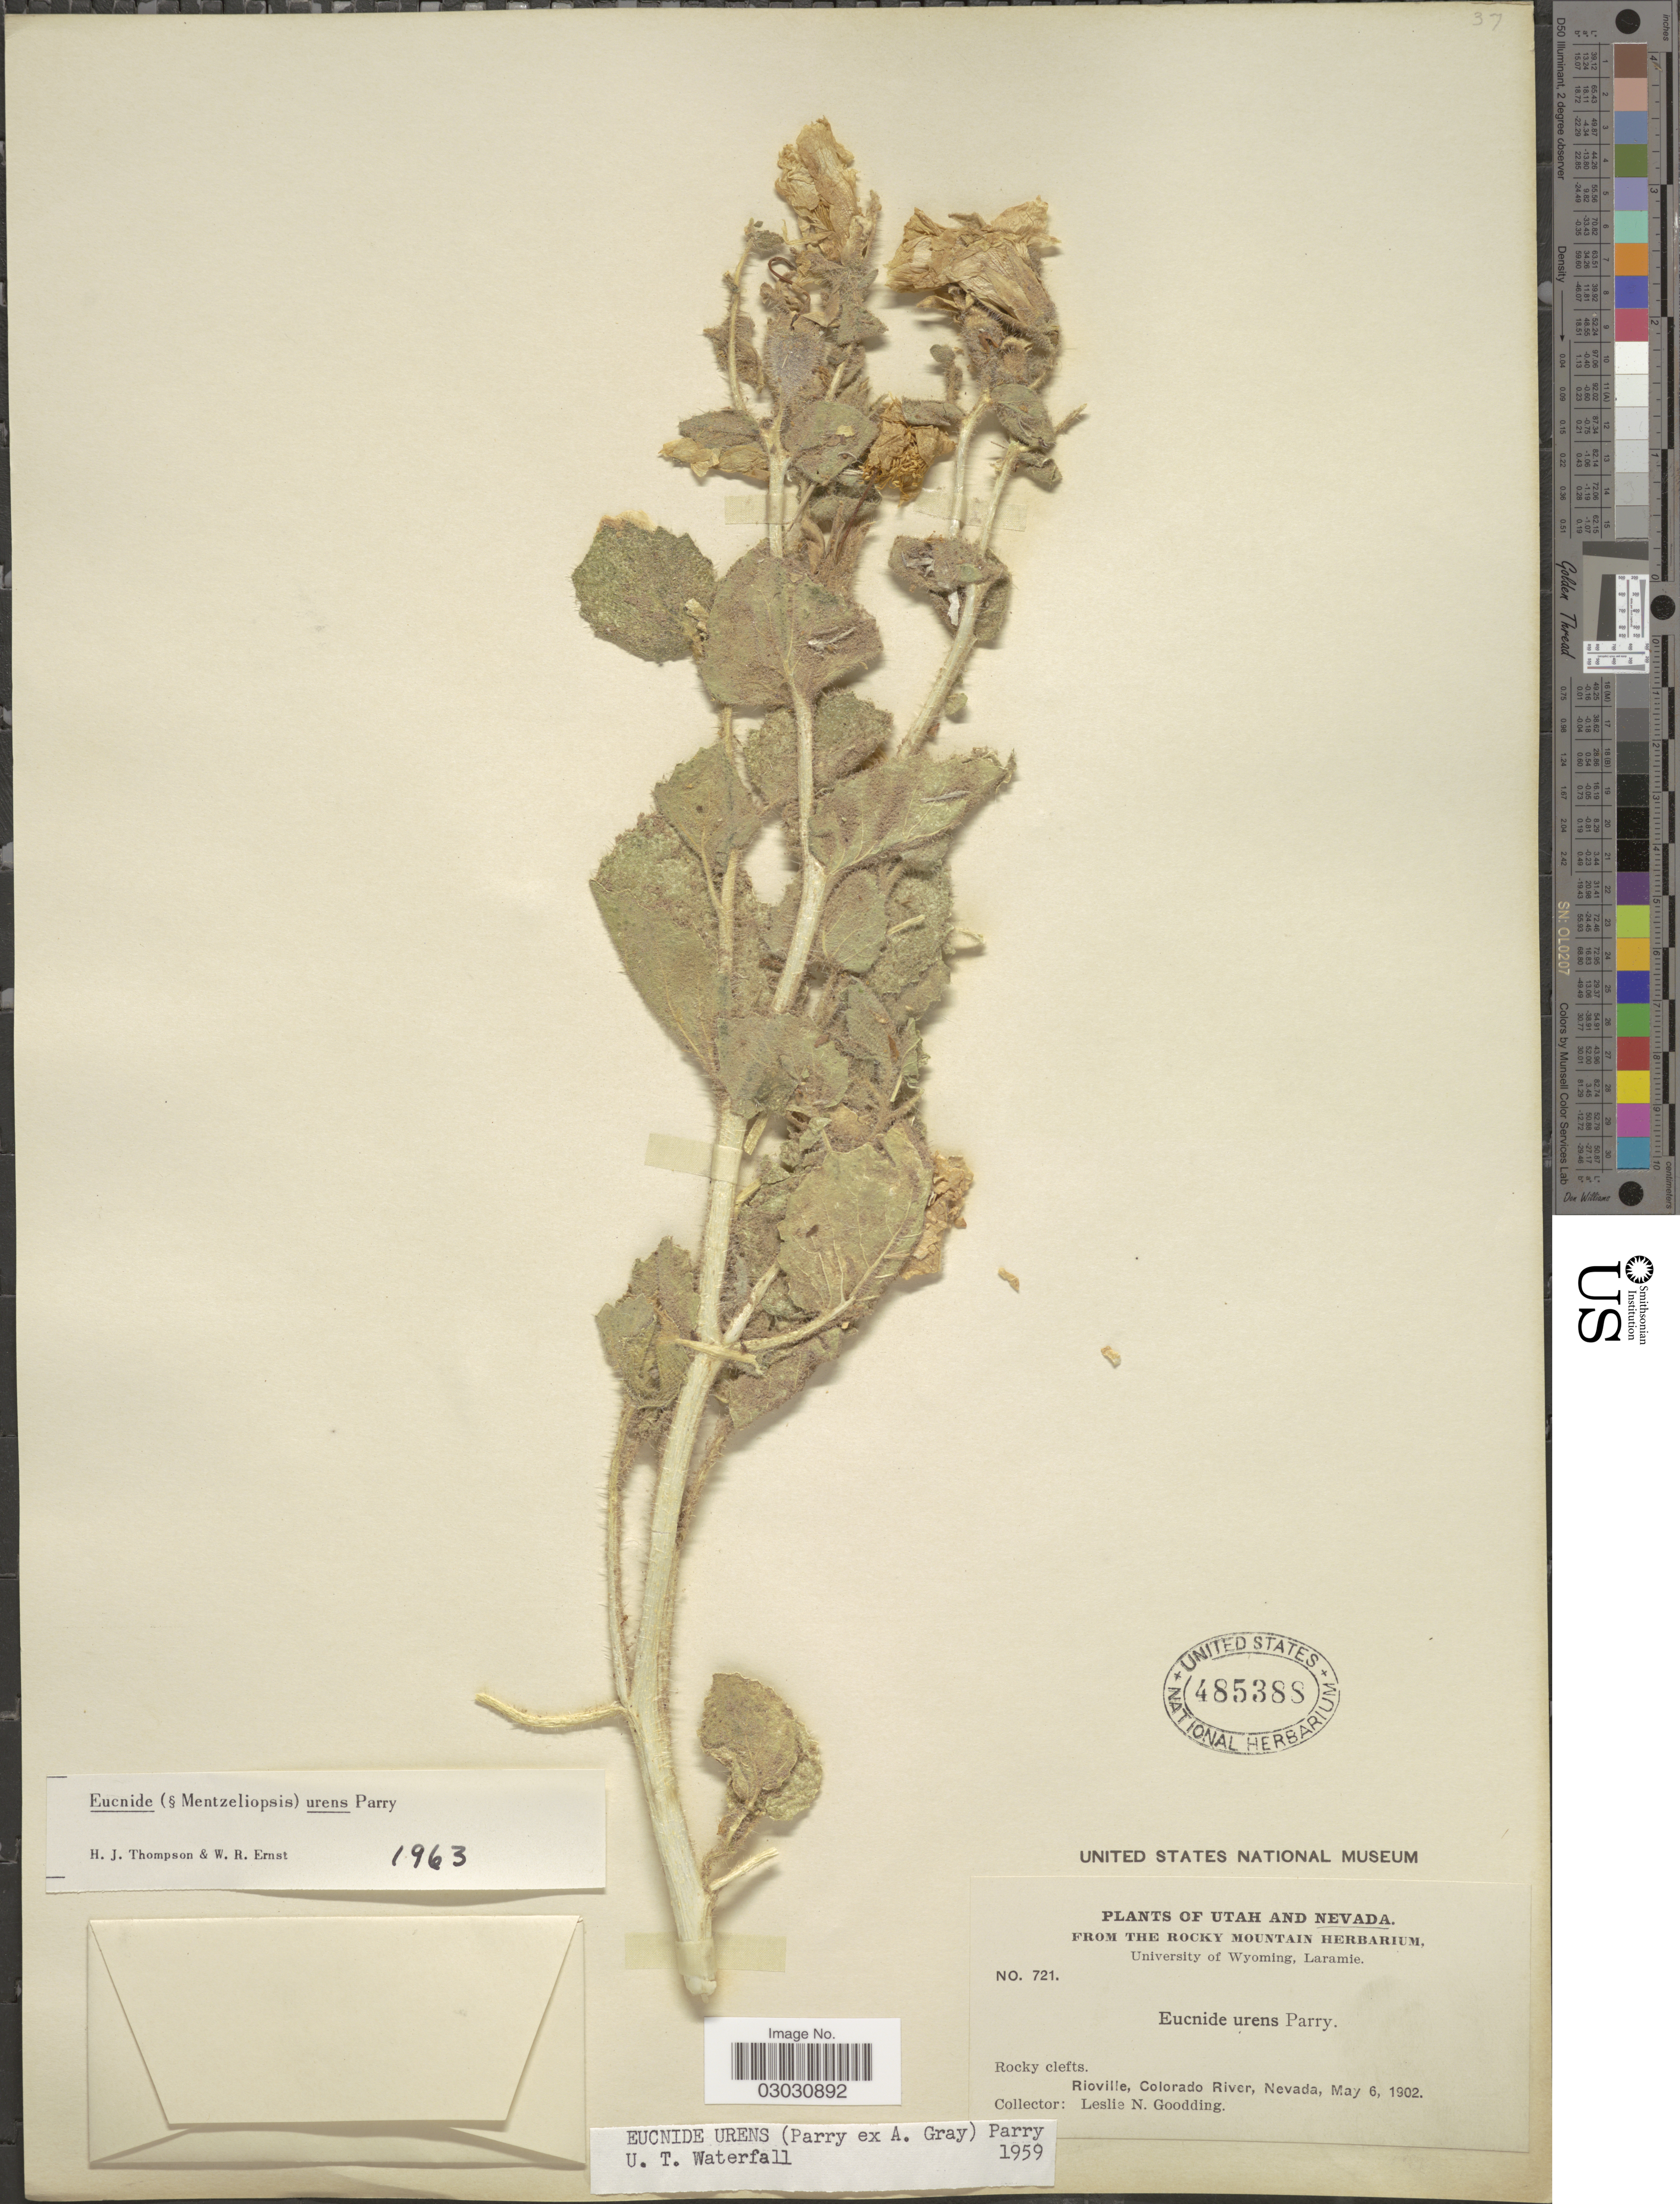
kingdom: Plantae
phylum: Tracheophyta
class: Magnoliopsida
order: Cornales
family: Loasaceae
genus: Eucnide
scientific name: Eucnide urens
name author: Parry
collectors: L. N. Goodding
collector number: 721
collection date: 1902-05-06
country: United States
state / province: Nevada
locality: Rioville, Colorado River.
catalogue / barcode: US 485388